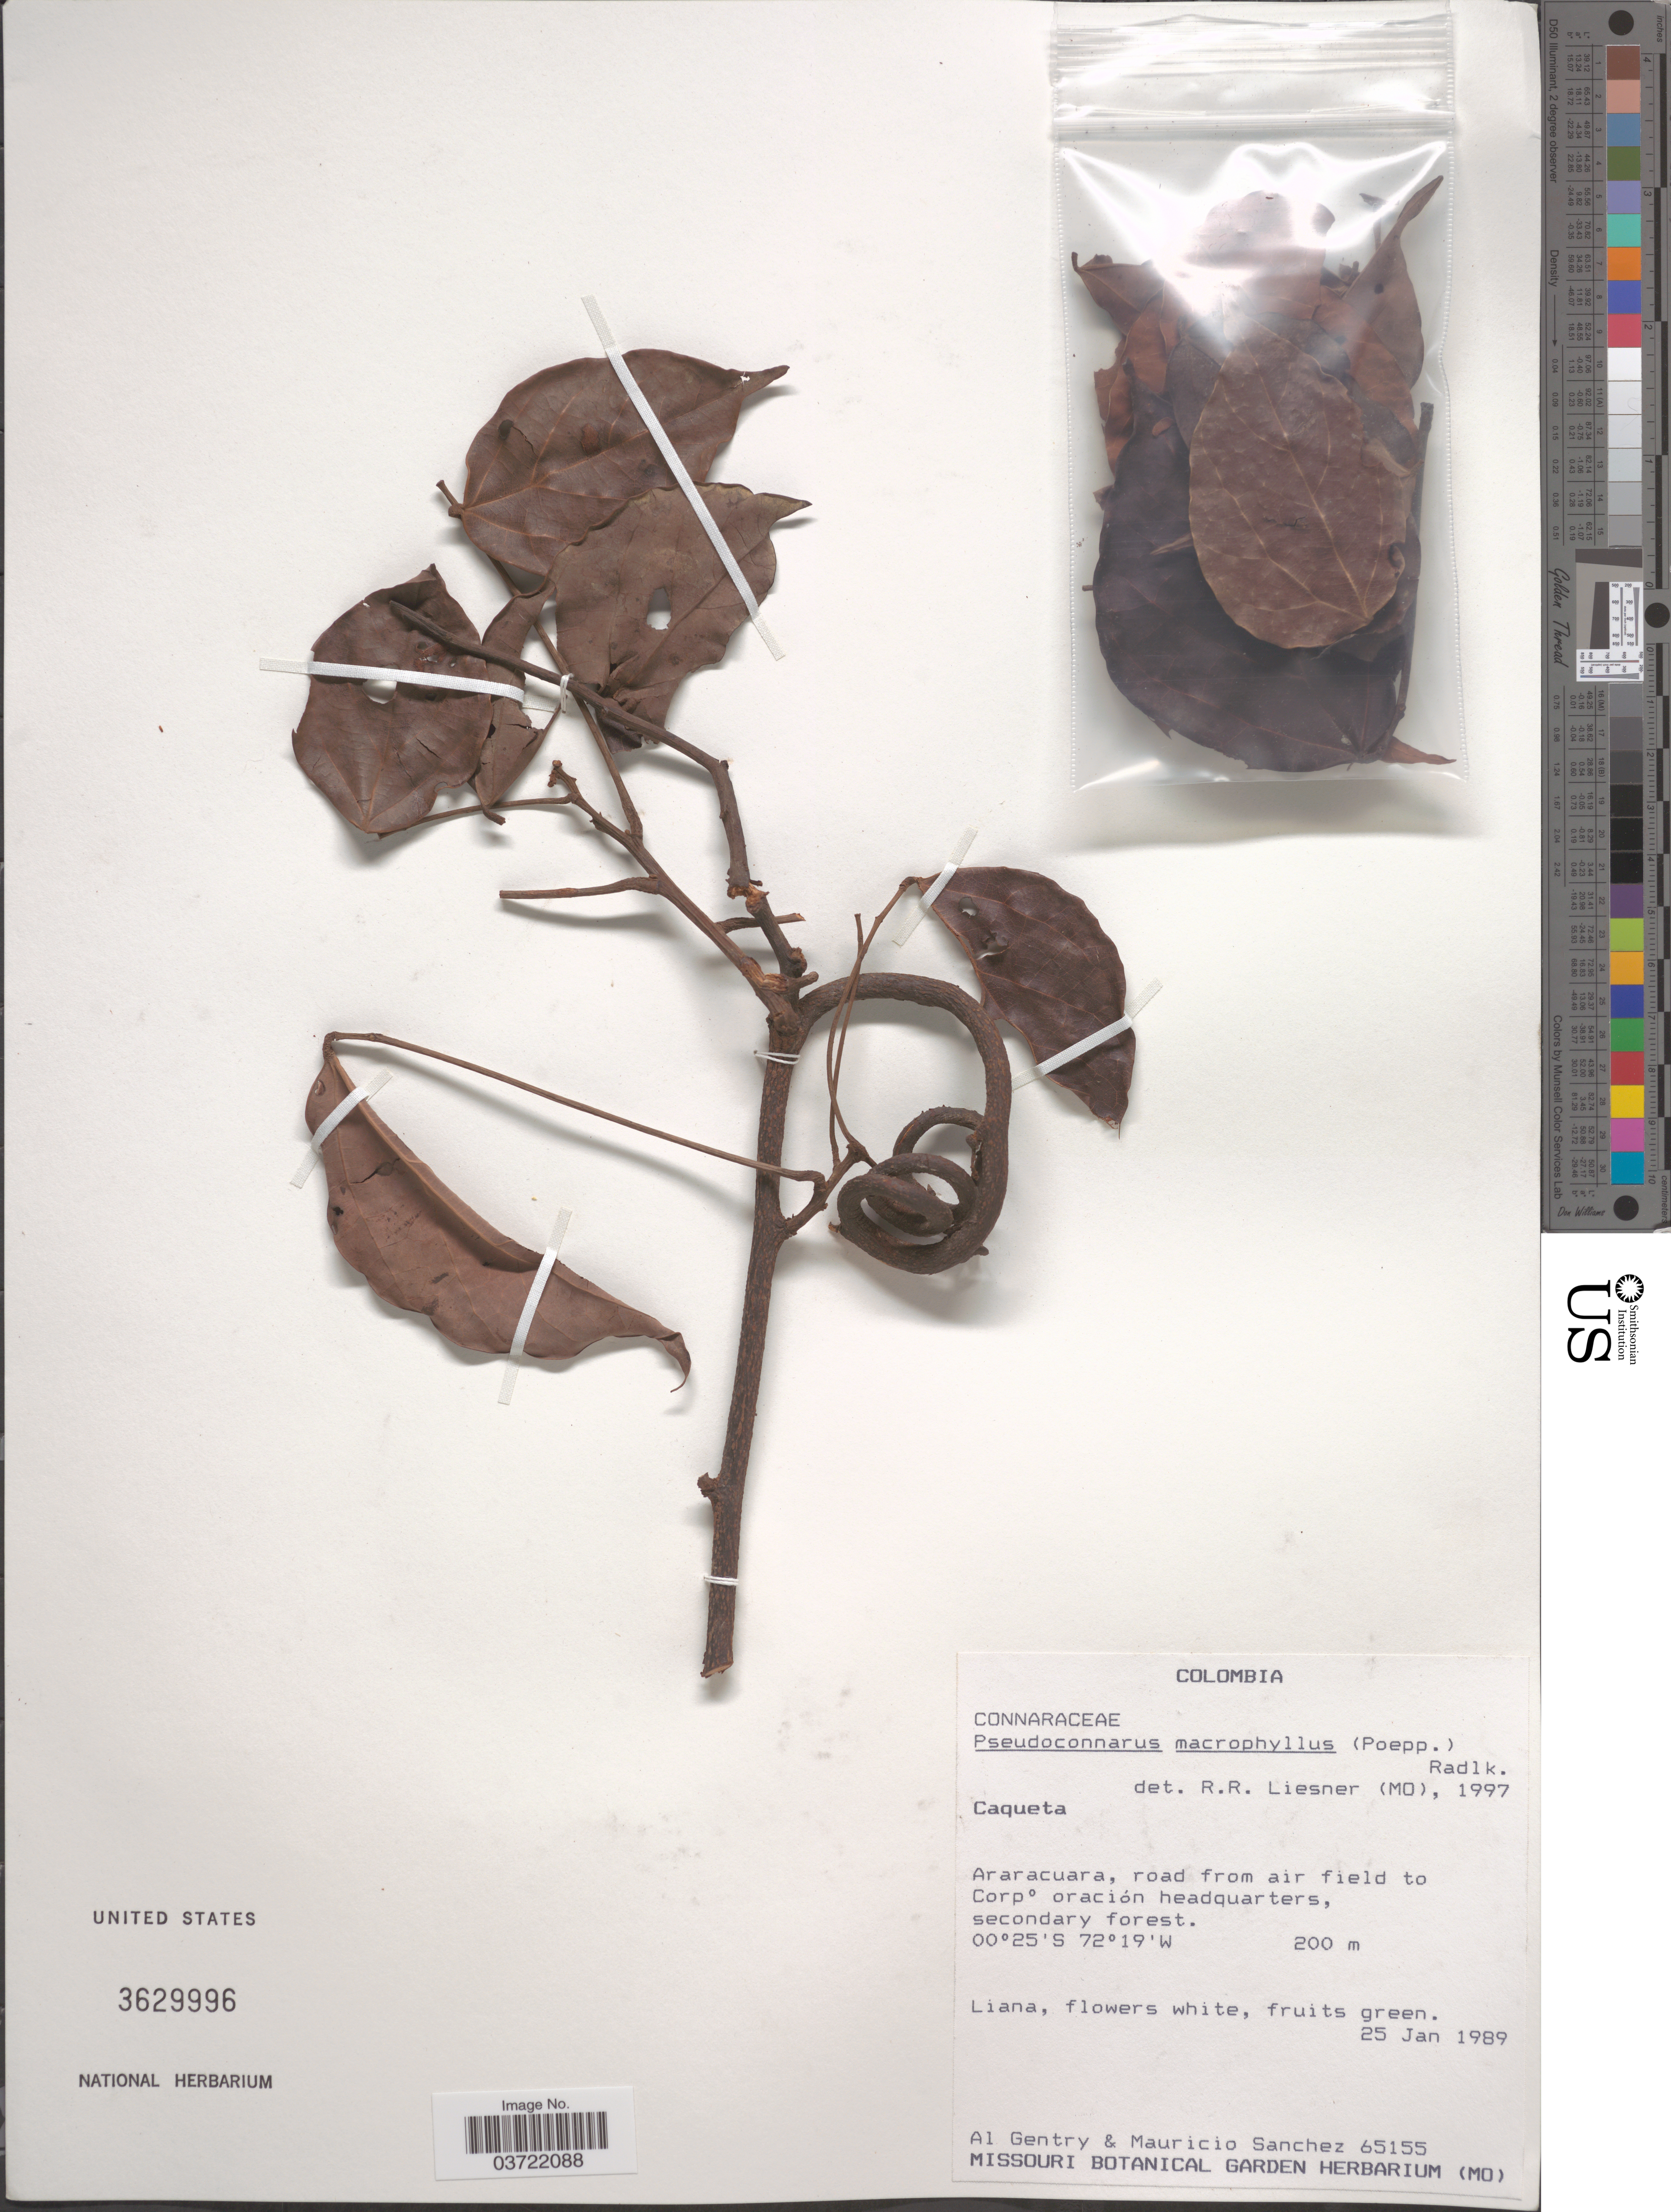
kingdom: Plantae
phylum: Tracheophyta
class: Magnoliopsida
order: Oxalidales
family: Connaraceae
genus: Pseudoconnarus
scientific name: Pseudoconnarus macrophyllus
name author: (Poepp.) Radlk.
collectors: A. H. Gentry & M. Sanchez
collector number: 65155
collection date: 1989-01-25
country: Colombia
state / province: Caquetá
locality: Araracuara.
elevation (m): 200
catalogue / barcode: US 3629996